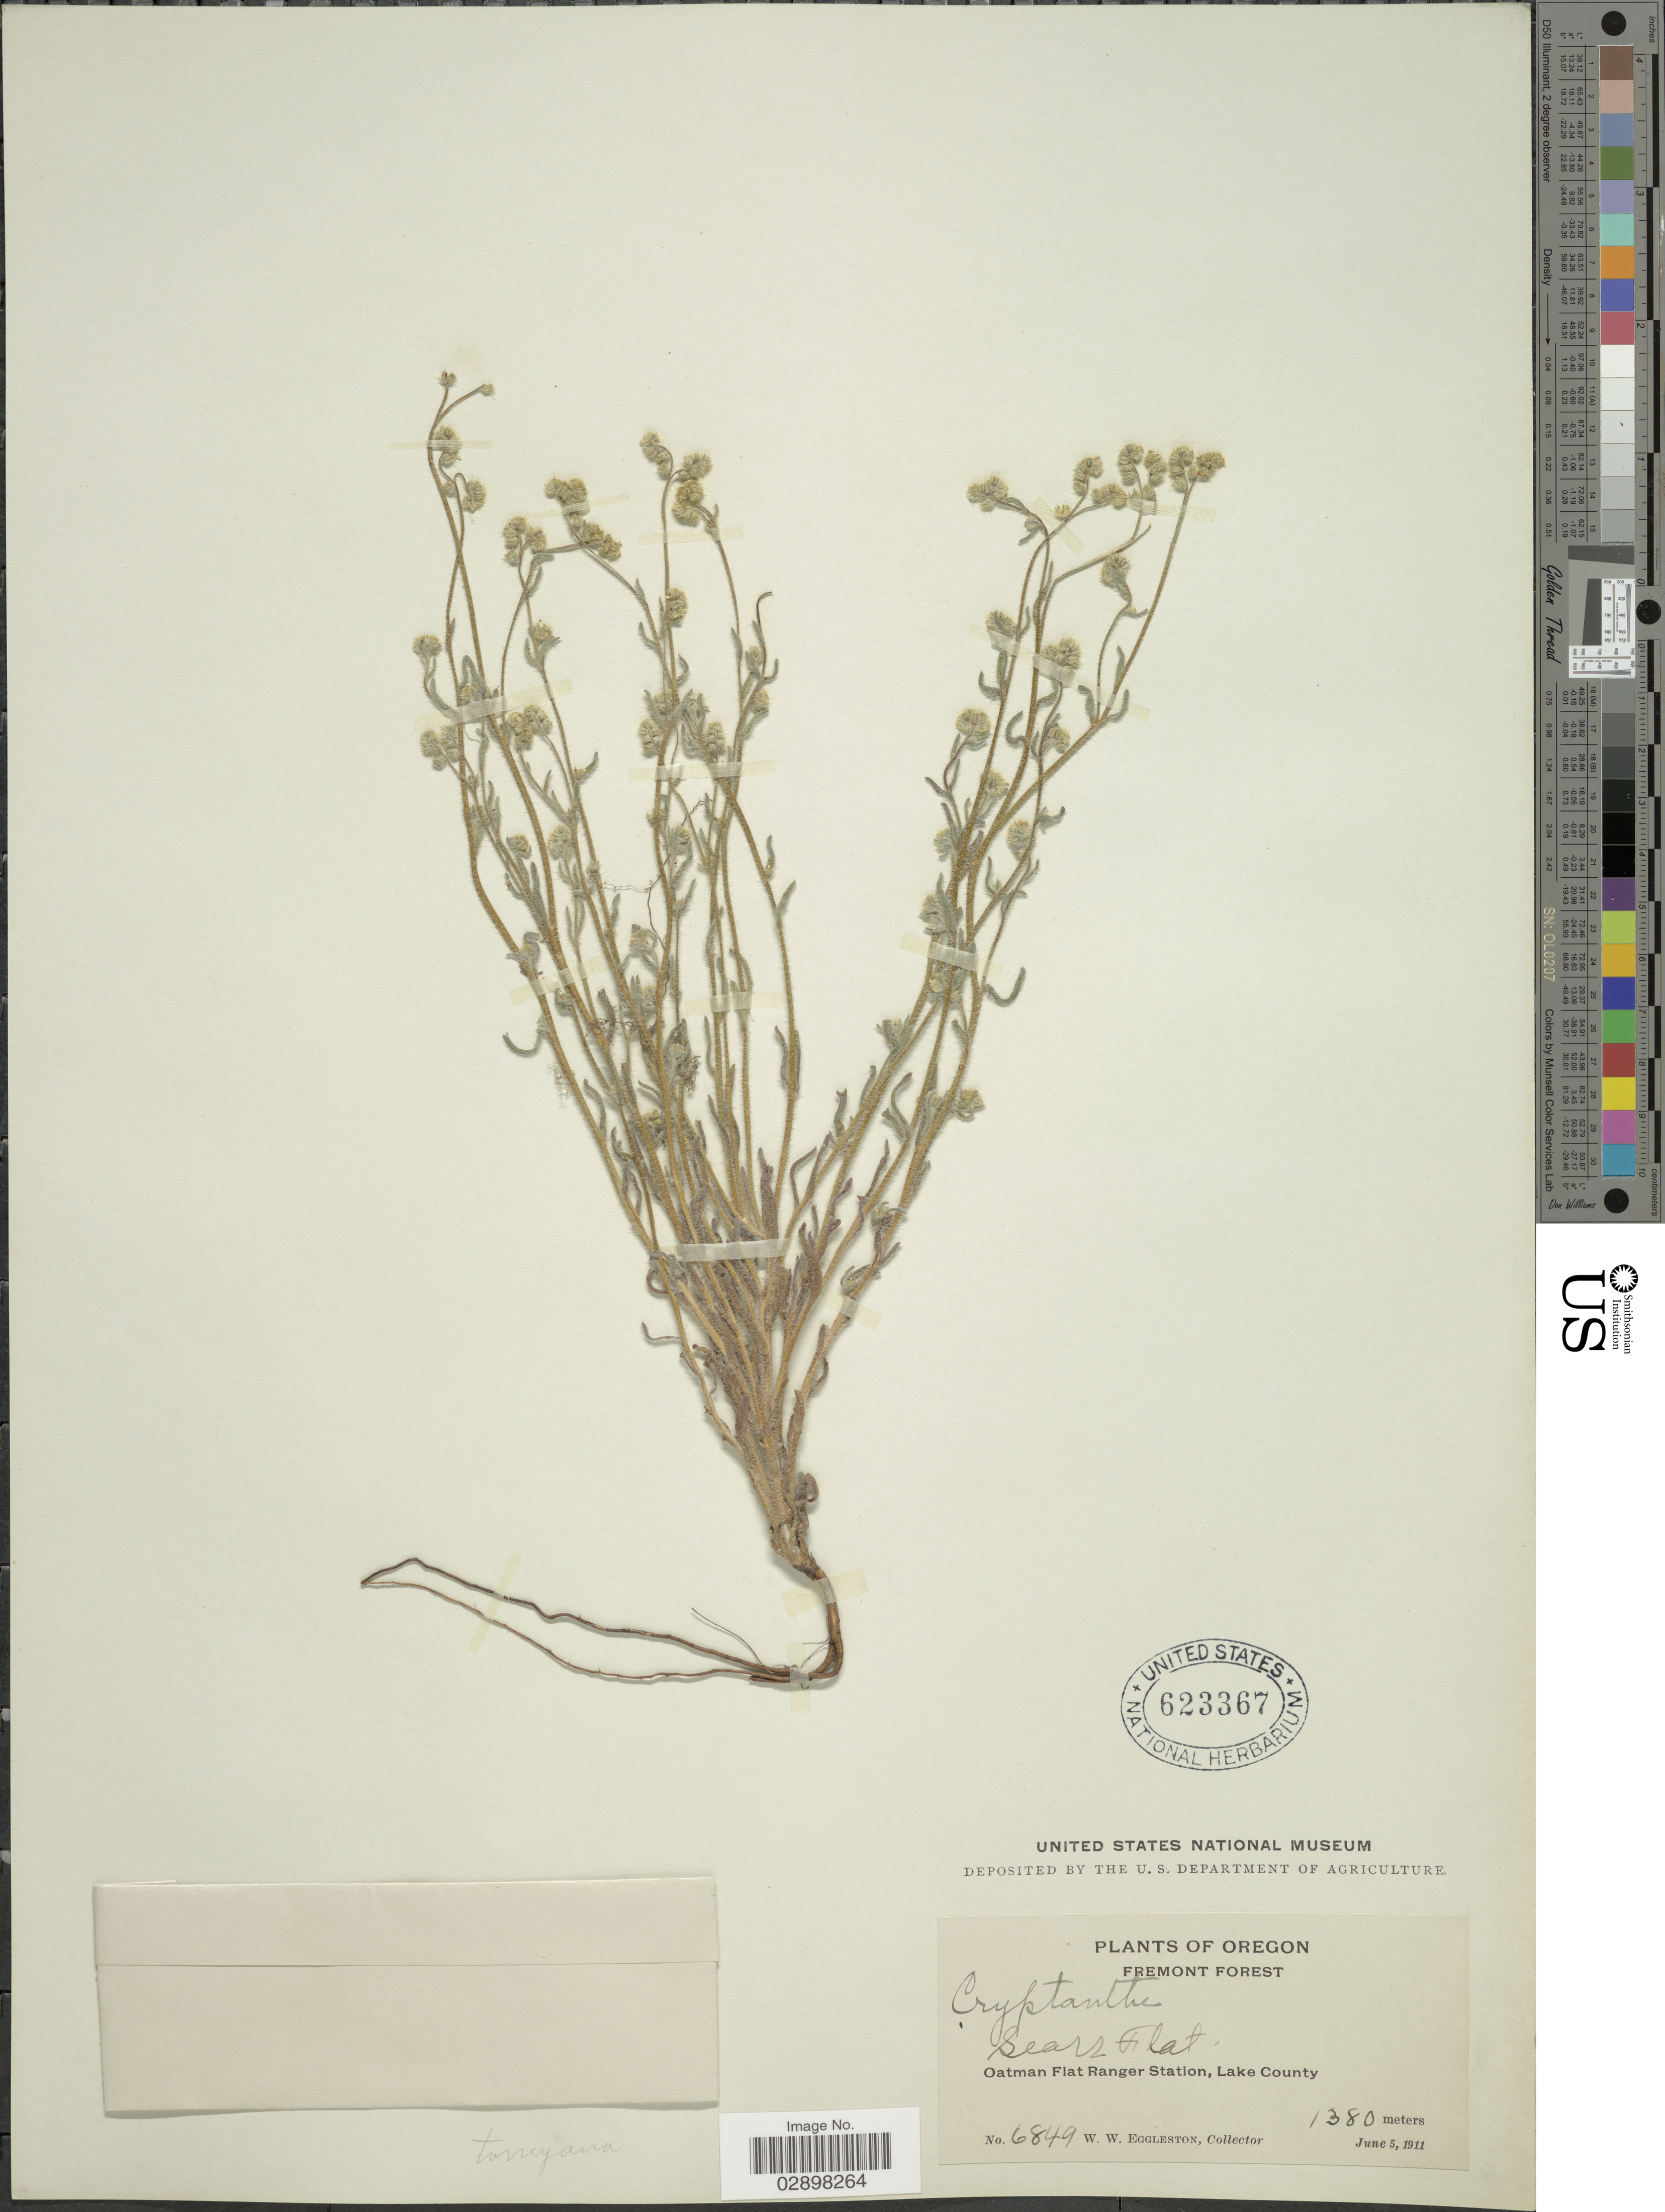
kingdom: Plantae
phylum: Tracheophyta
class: Magnoliopsida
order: Boraginales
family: Boraginaceae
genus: Cryptantha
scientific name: Cryptantha torreyana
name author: (A. Gray) S.W. Greene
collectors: W. W. Eggleston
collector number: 6849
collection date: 1911-06-05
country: United States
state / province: Oregon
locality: Fremont Forest, Sears Flat. Oatman Flat Ranger Station, Lake County.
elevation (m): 1380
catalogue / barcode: US 623367